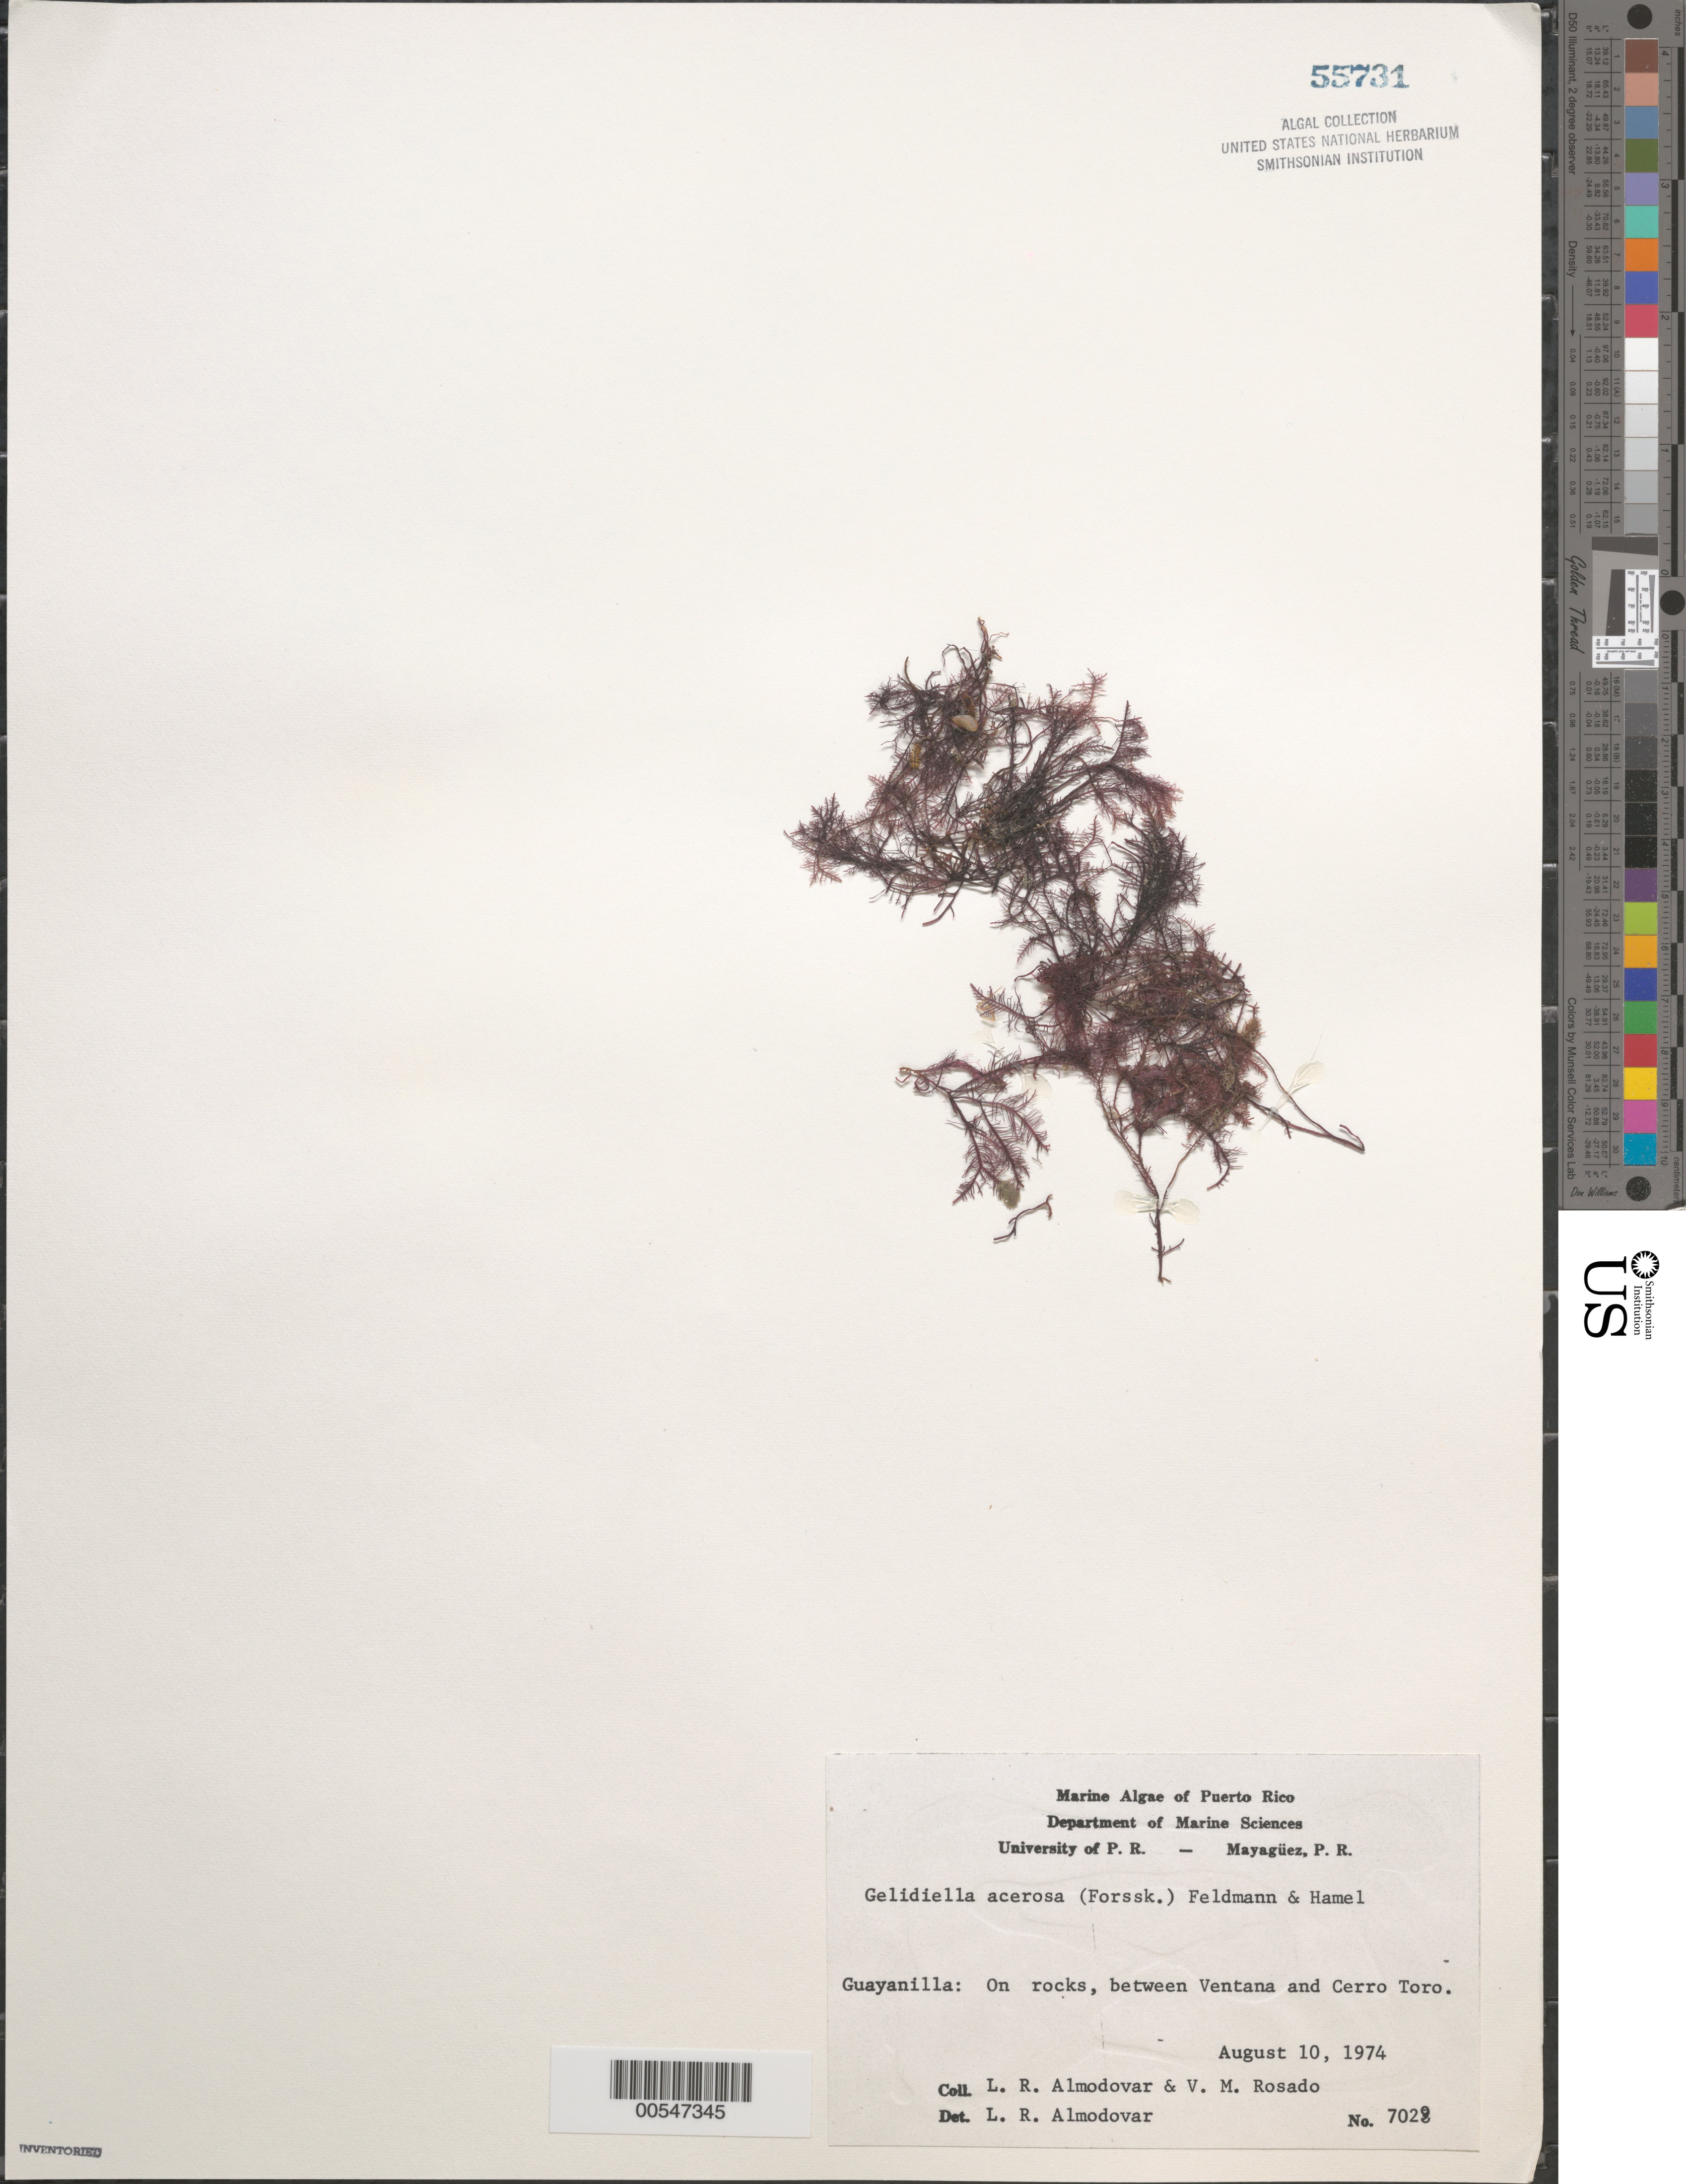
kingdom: Plantae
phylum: Rhodophyta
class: Florideophyceae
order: Gelidiales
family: Gelidiellaceae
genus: Gelidiella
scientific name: Gelidiella acerosa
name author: (Forssk.) Feldmann & G. Hamel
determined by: Almodovar, L. R.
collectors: L. Almodovar & V. Rosado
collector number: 7029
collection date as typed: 10 Aug 1974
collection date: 1974-08-10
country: Puerto Rico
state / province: Guayanilla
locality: Between ventana and cerro toro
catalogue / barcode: US 55731